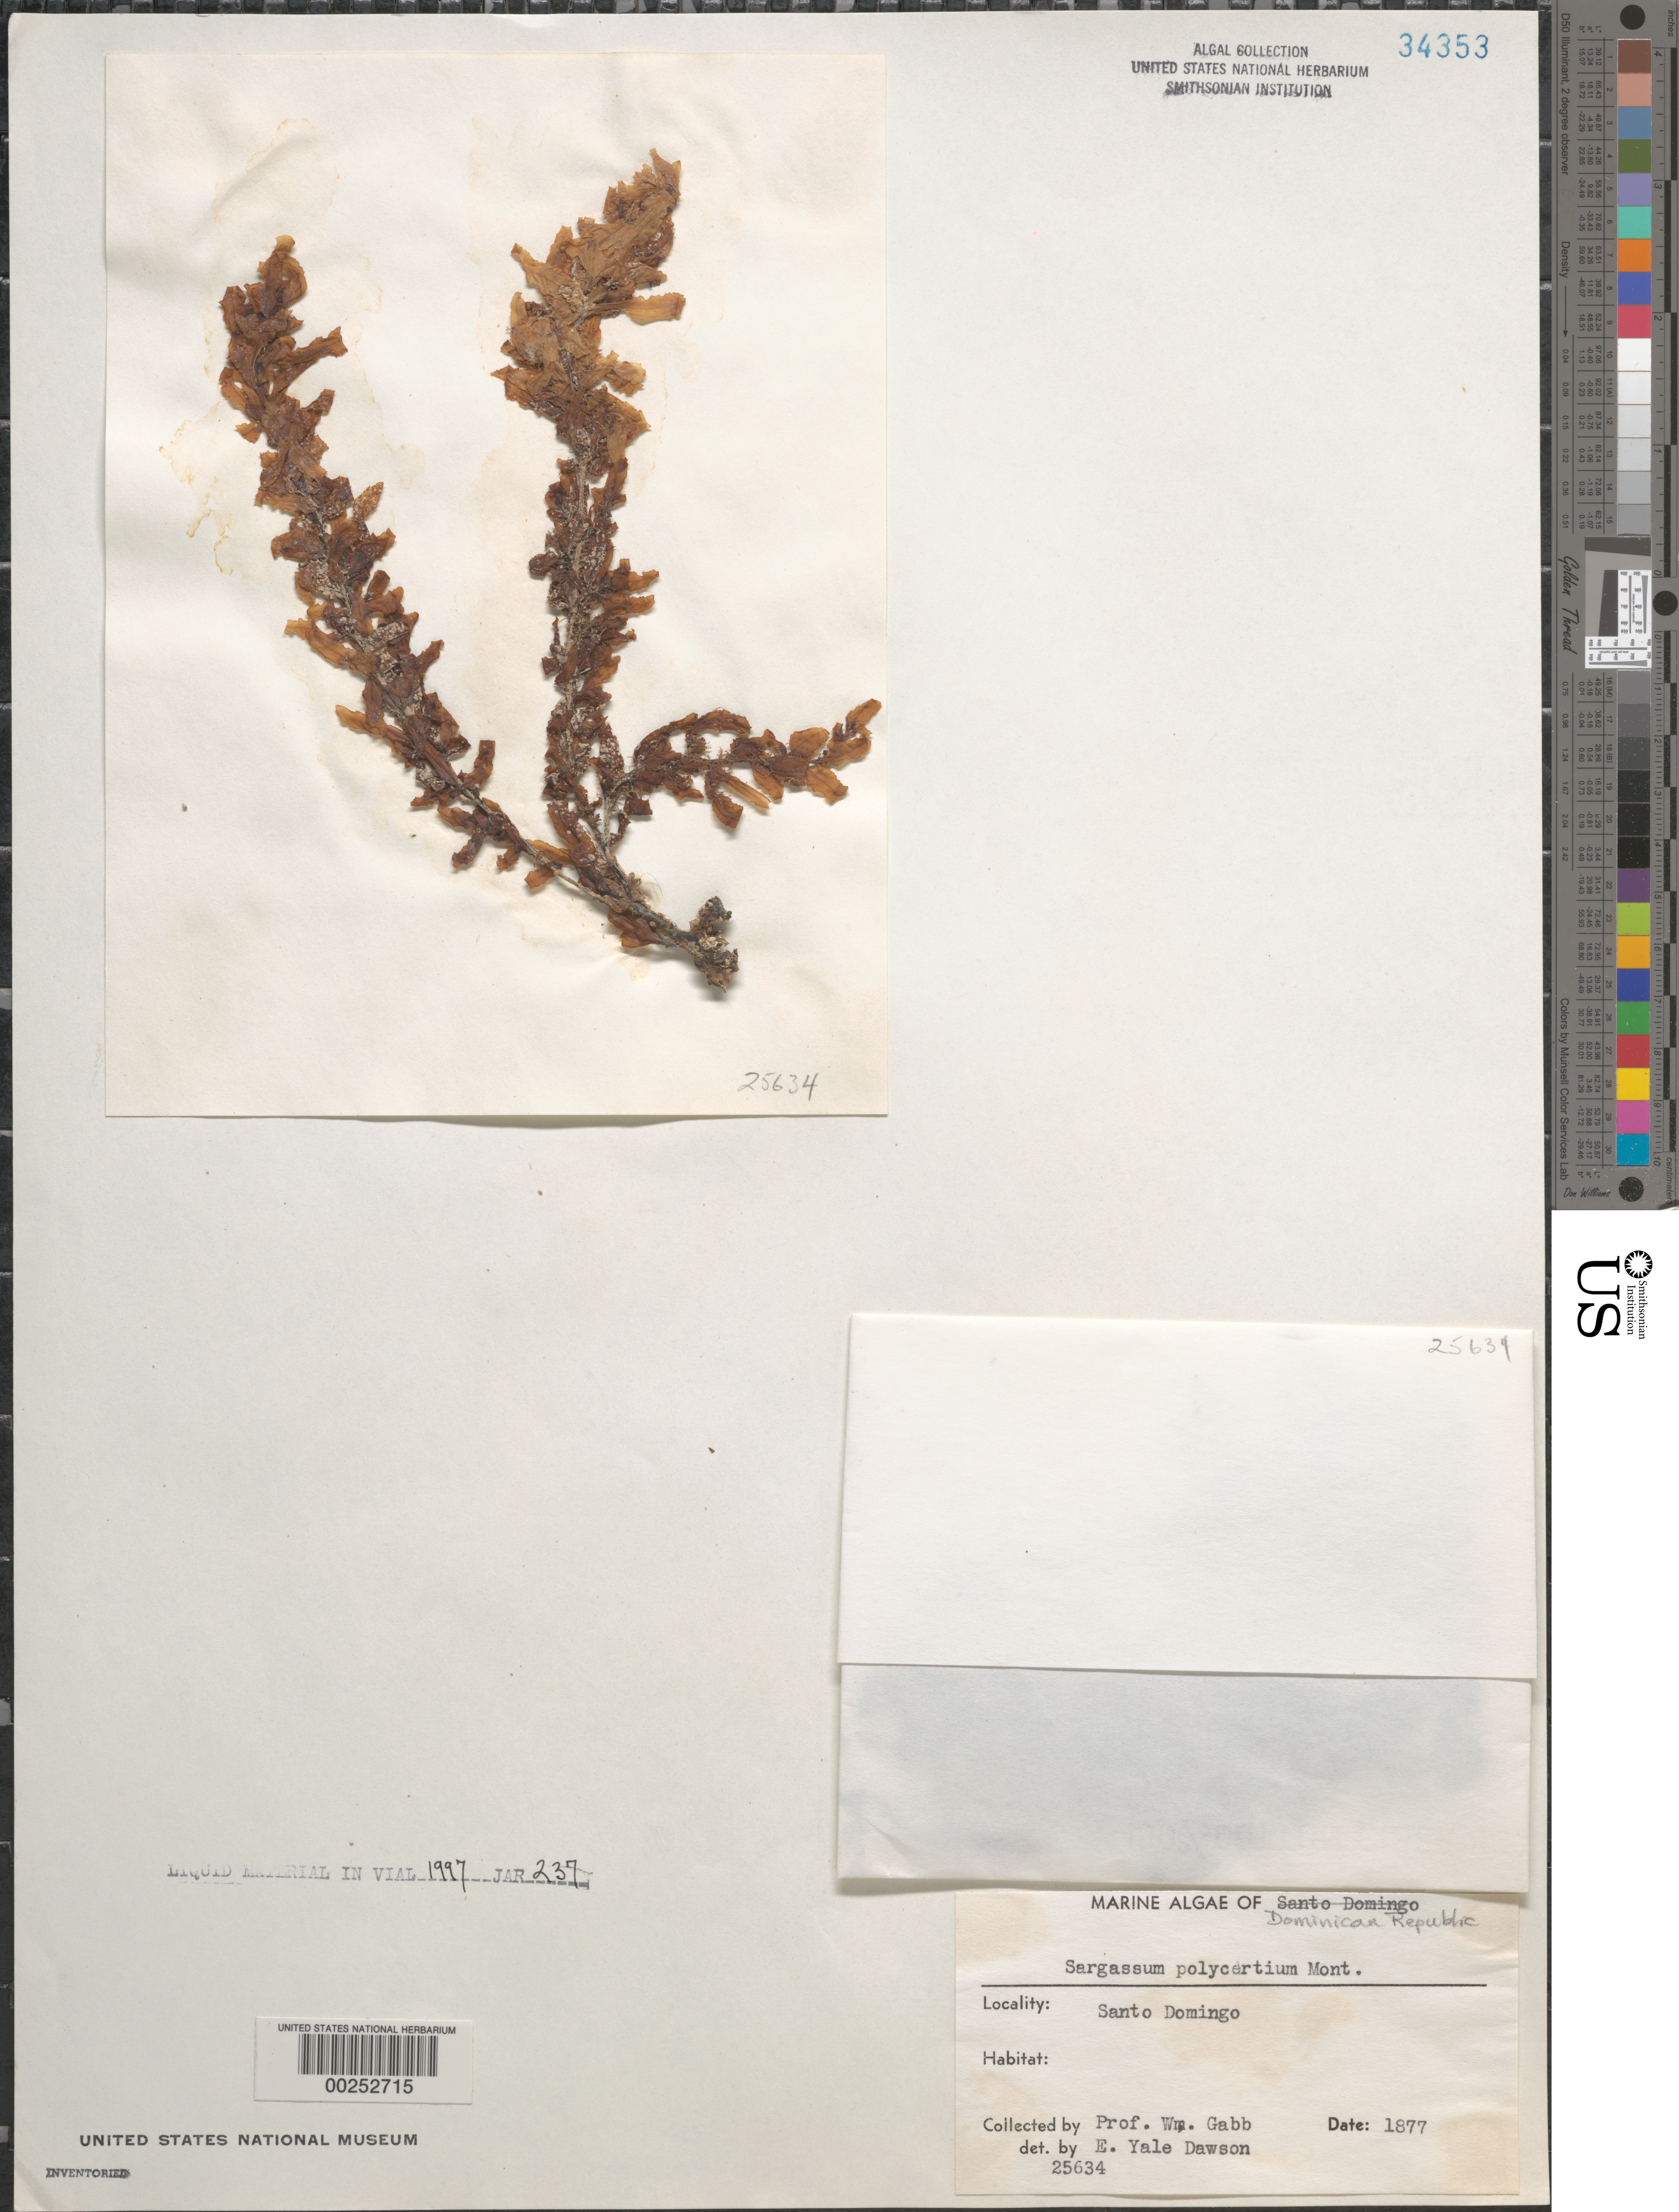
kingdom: Chromista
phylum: Ochrophyta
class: Phaeophyceae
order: Fucales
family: Sargassaceae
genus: Sargassum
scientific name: Sargassum polyceratium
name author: Mont.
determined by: Dawson, E. Y.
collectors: W. Gabb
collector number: EYD 25634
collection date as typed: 1877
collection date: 1877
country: Dominican Republic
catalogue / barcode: US 34353